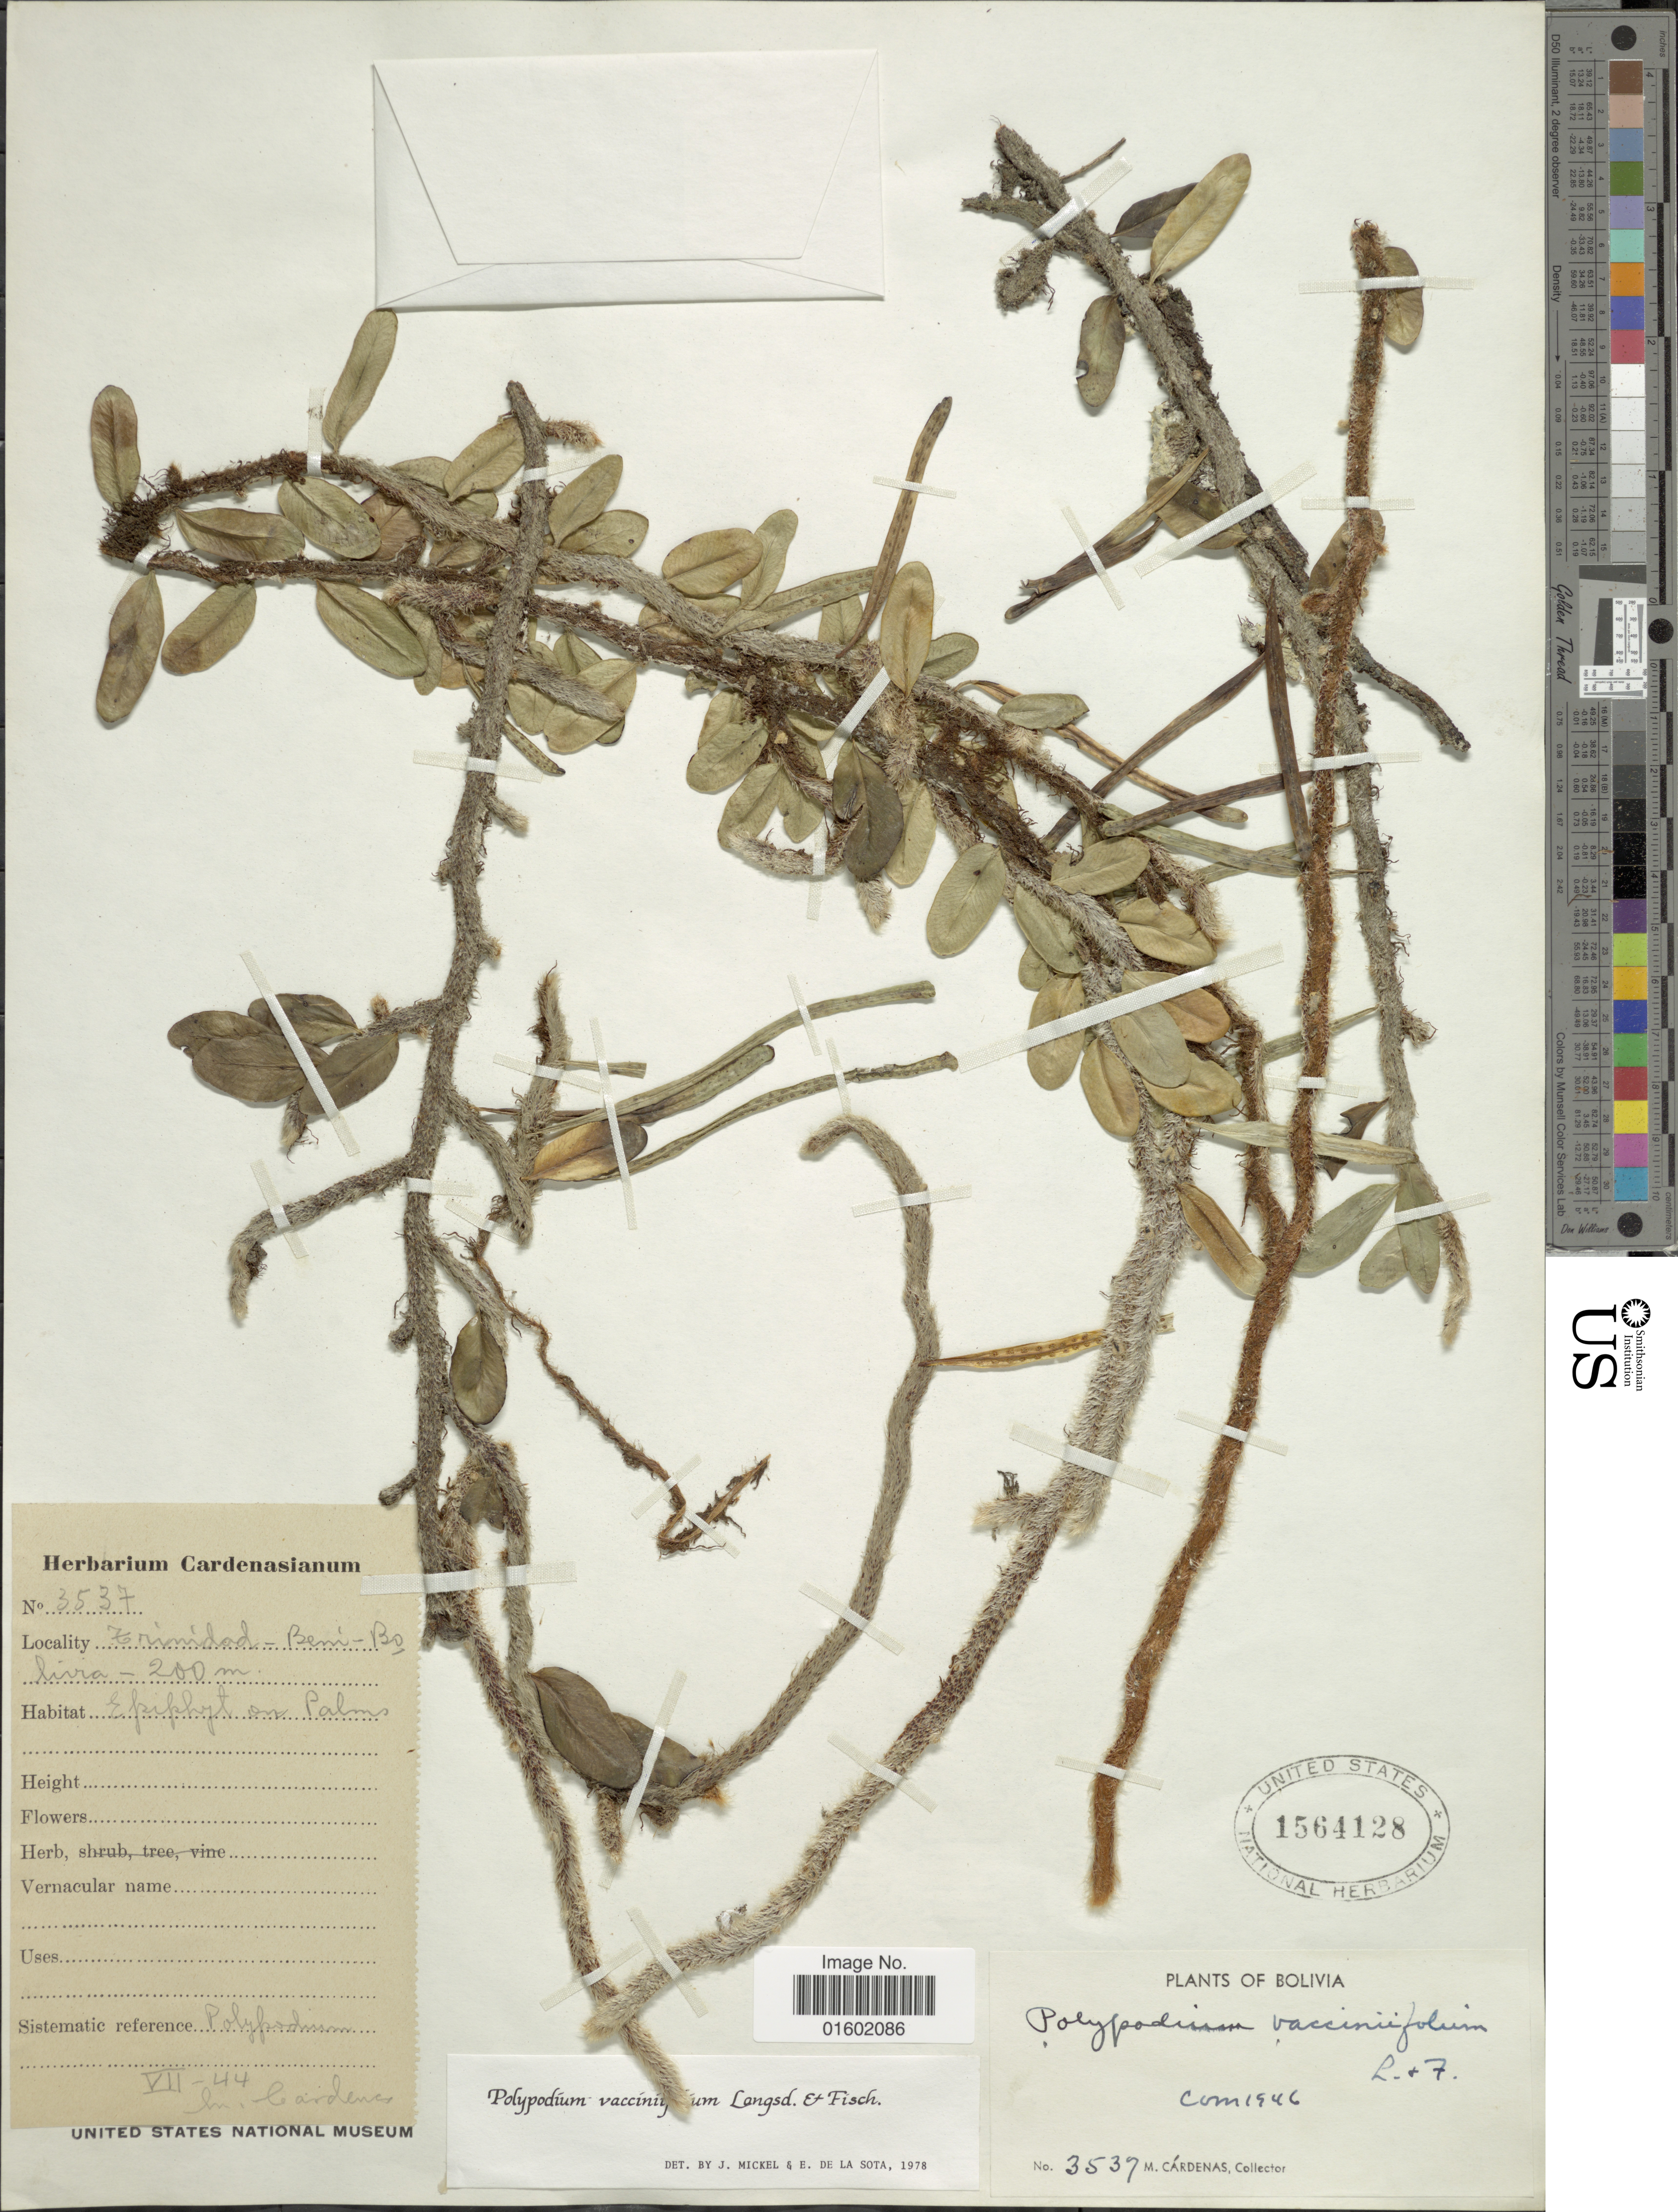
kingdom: Plantae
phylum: Tracheophyta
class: Polypodiopsida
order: Polypodiales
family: Polypodiaceae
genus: Microgramma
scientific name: Microgramma vaccinifolia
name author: (Langsd. & Fisch.) Copel.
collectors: M. Cárdenas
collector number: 3537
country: Bolivia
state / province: Beni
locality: Trinidad-Beni-Bo.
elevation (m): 200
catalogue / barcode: US 1564128